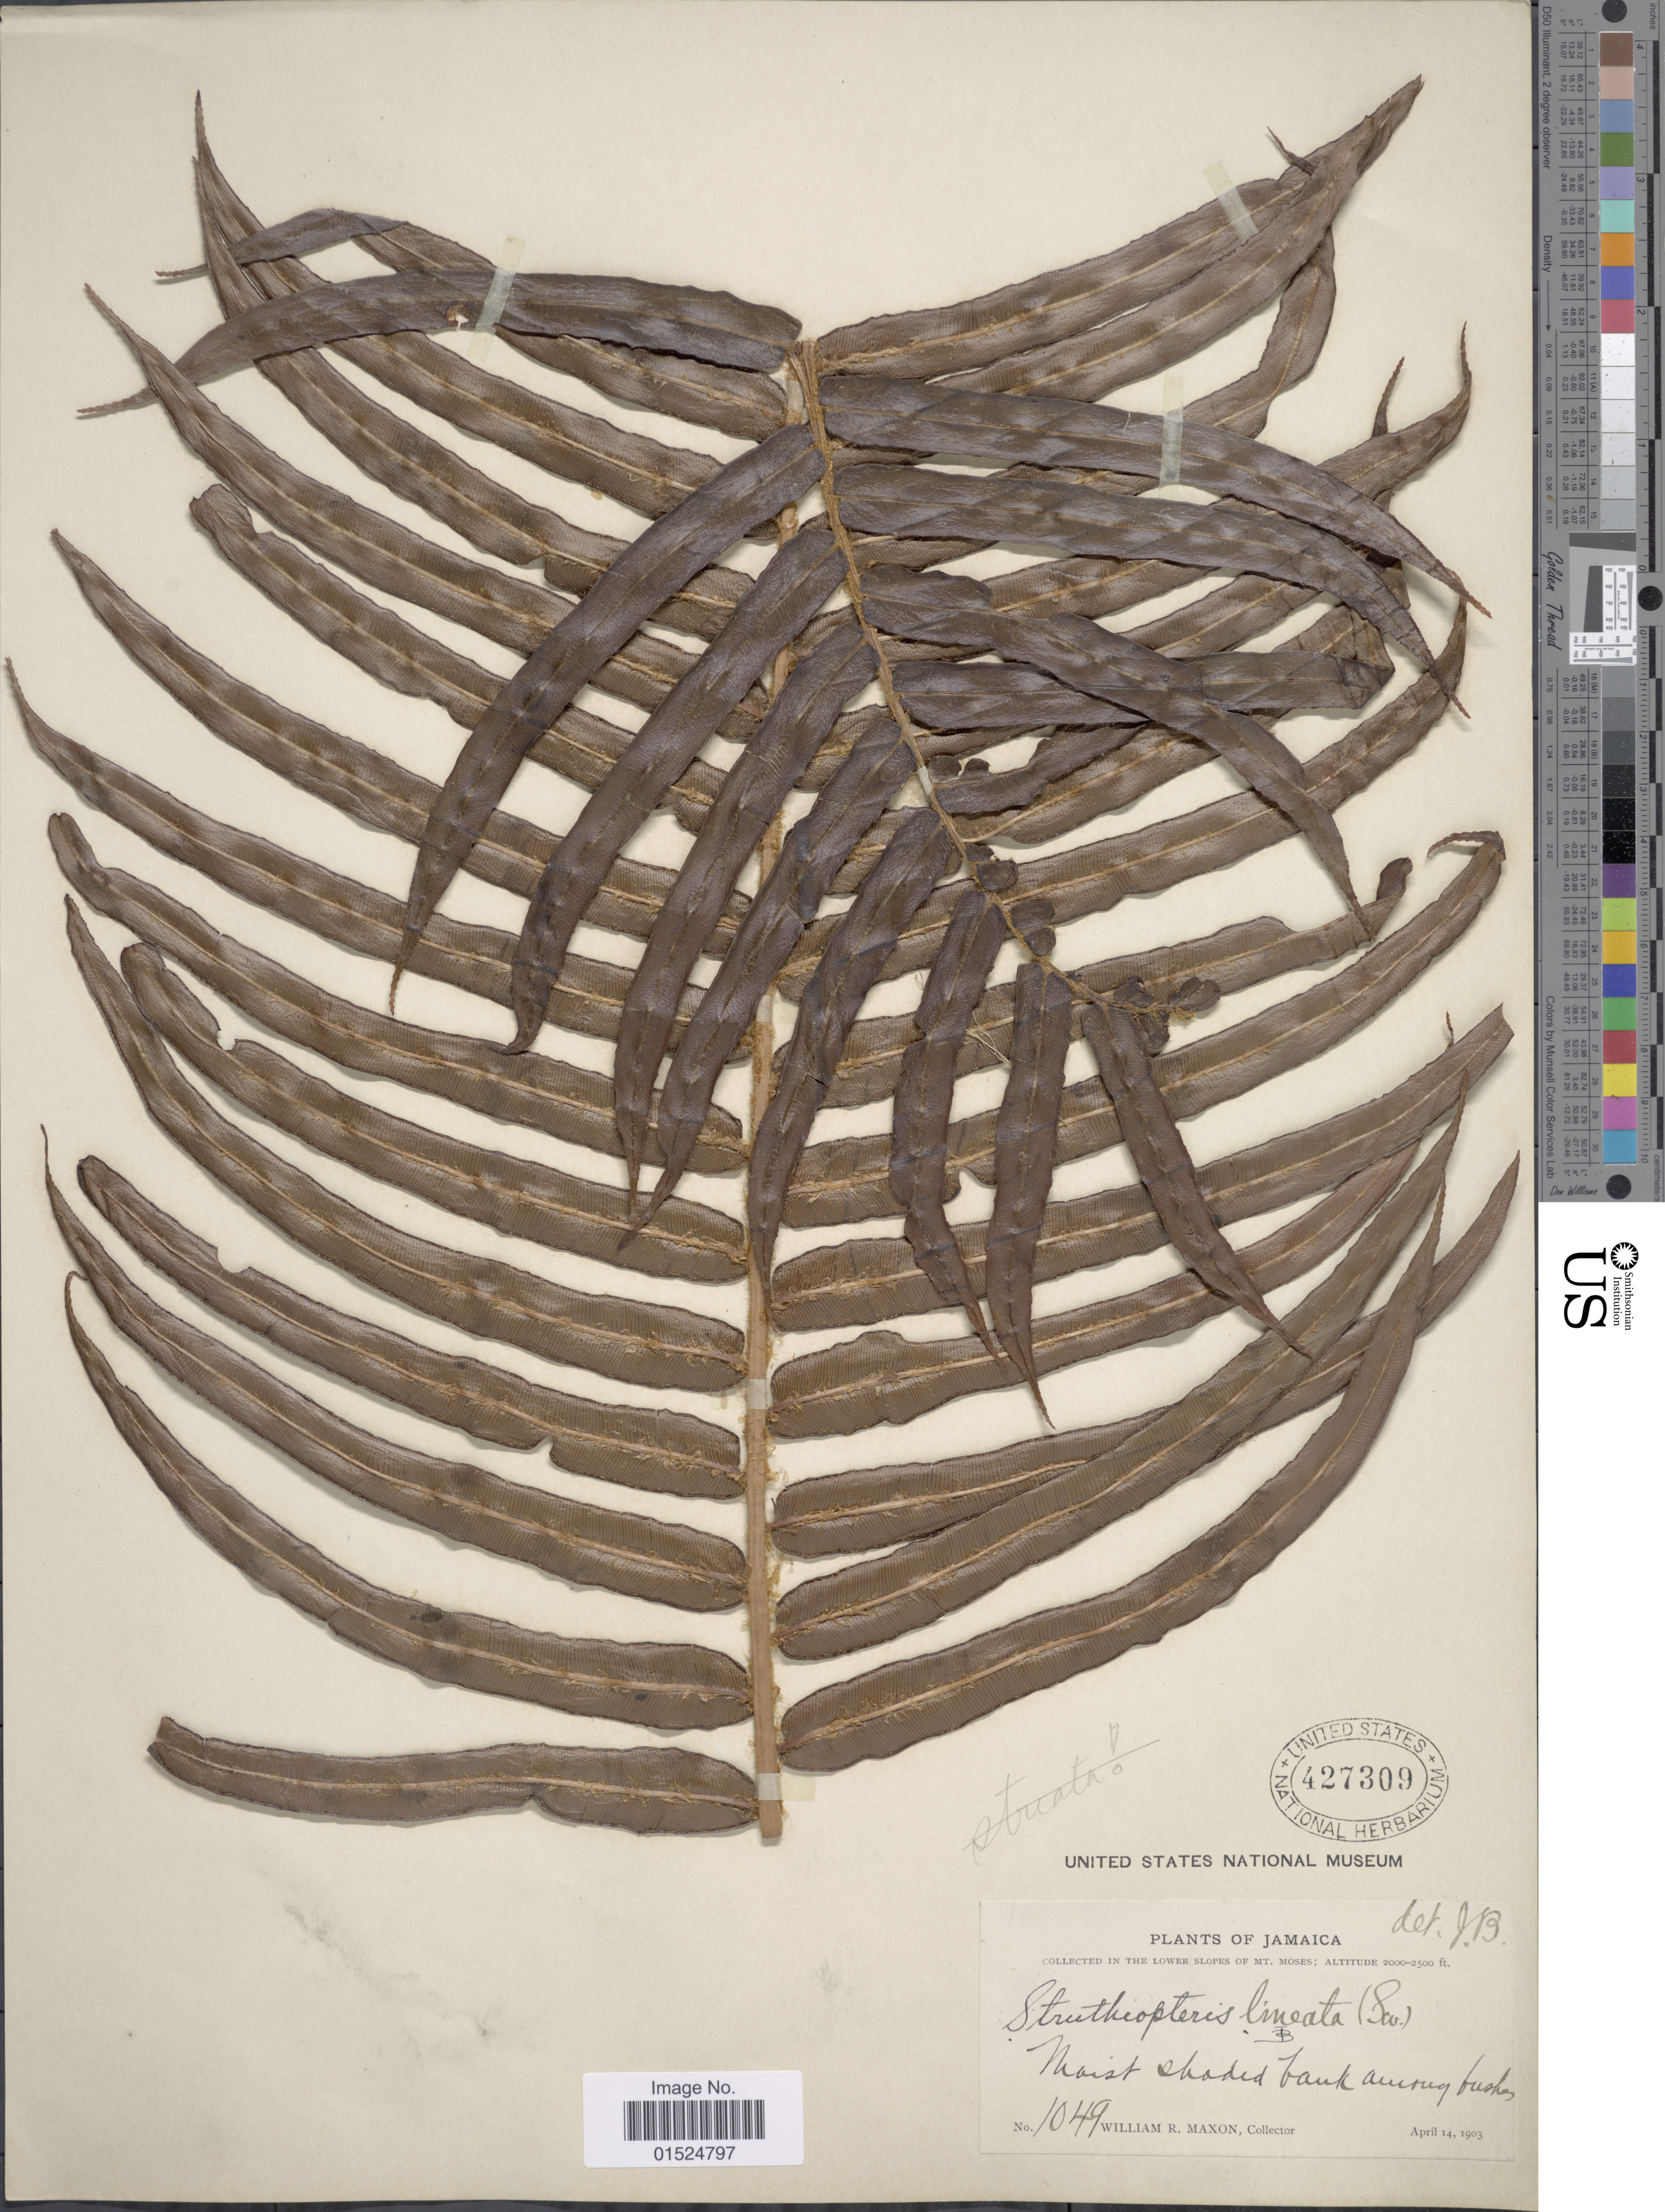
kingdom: Plantae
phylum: Tracheophyta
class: Polypodiopsida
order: Polypodiales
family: Blechnaceae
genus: Blechnum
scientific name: Blechnum lineatum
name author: (Sw.) C. Chr.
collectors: W. R. Maxon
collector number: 1049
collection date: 1903-04-14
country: Jamaica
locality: In the lower slopes of Mt. Moses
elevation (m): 610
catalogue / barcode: US 427309